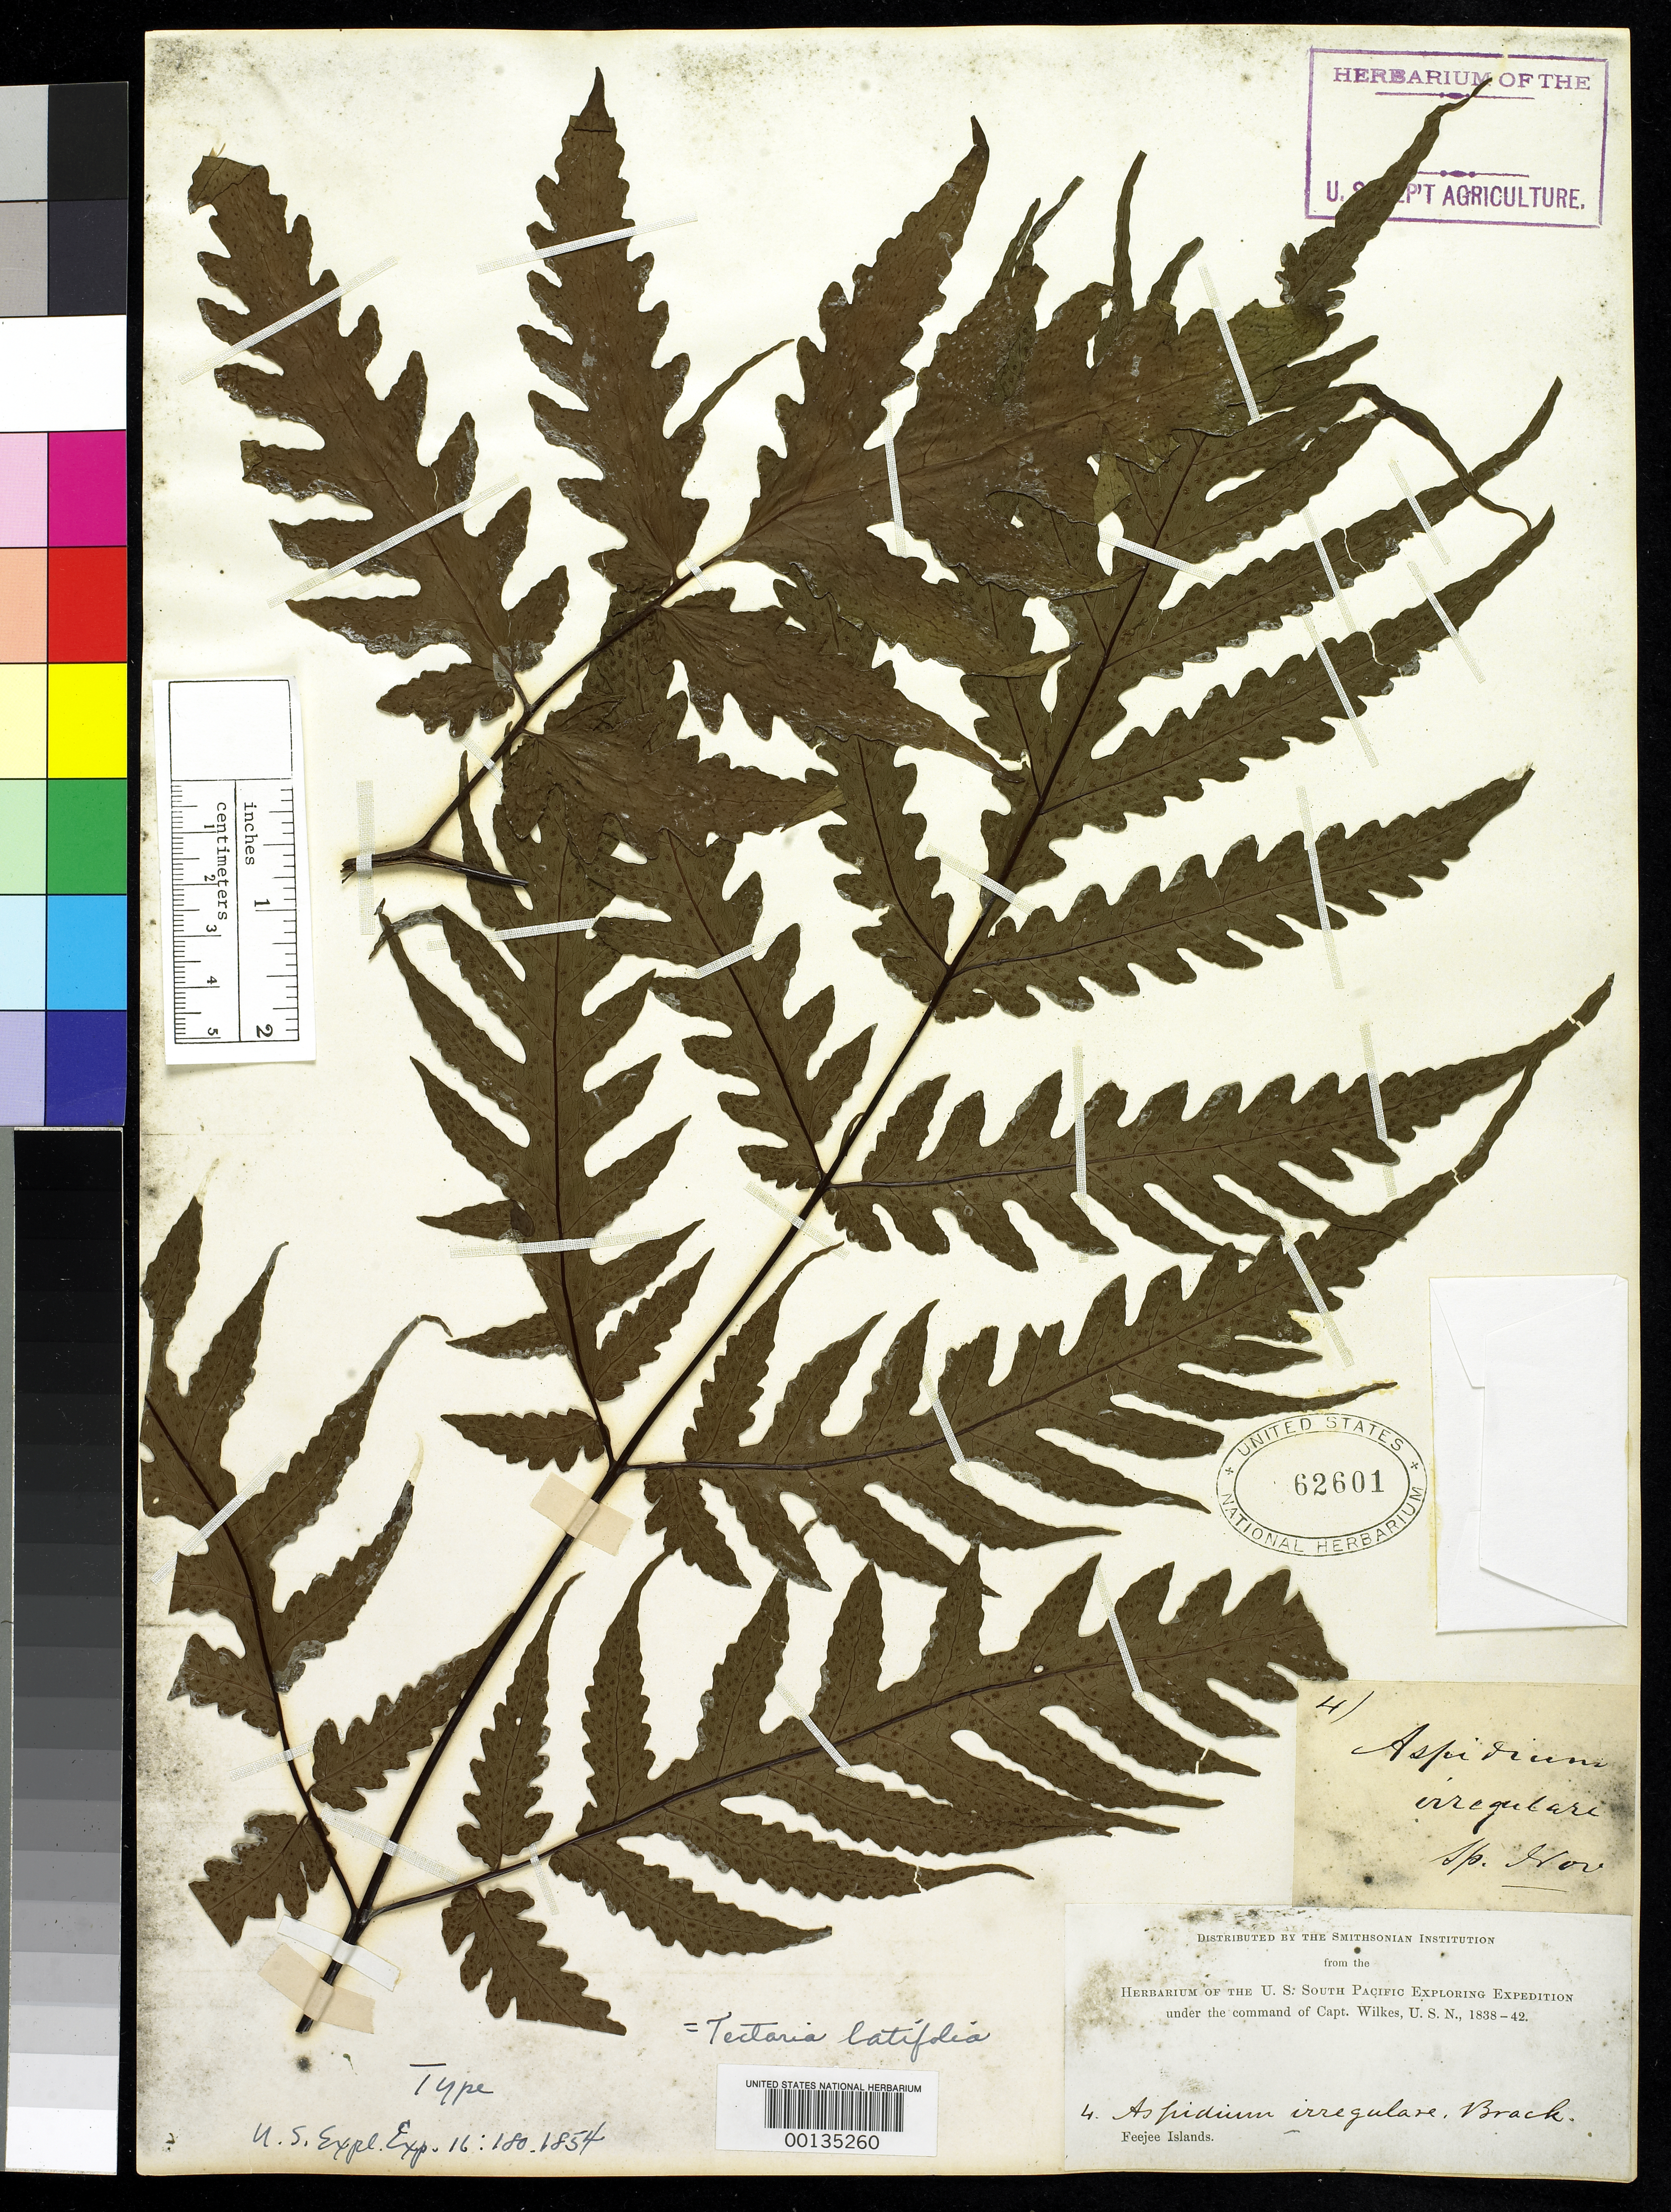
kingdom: Plantae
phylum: Tracheophyta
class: Polypodiopsida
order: Polypodiales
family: Tectariaceae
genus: Aspidium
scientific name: Aspidium irregulare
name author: Brack. in Wilkes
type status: Holotype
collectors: Wilkes Explor. Exped.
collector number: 4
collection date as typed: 1838 to -- --- 1842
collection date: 1838/1842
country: Fiji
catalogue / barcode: US 62601